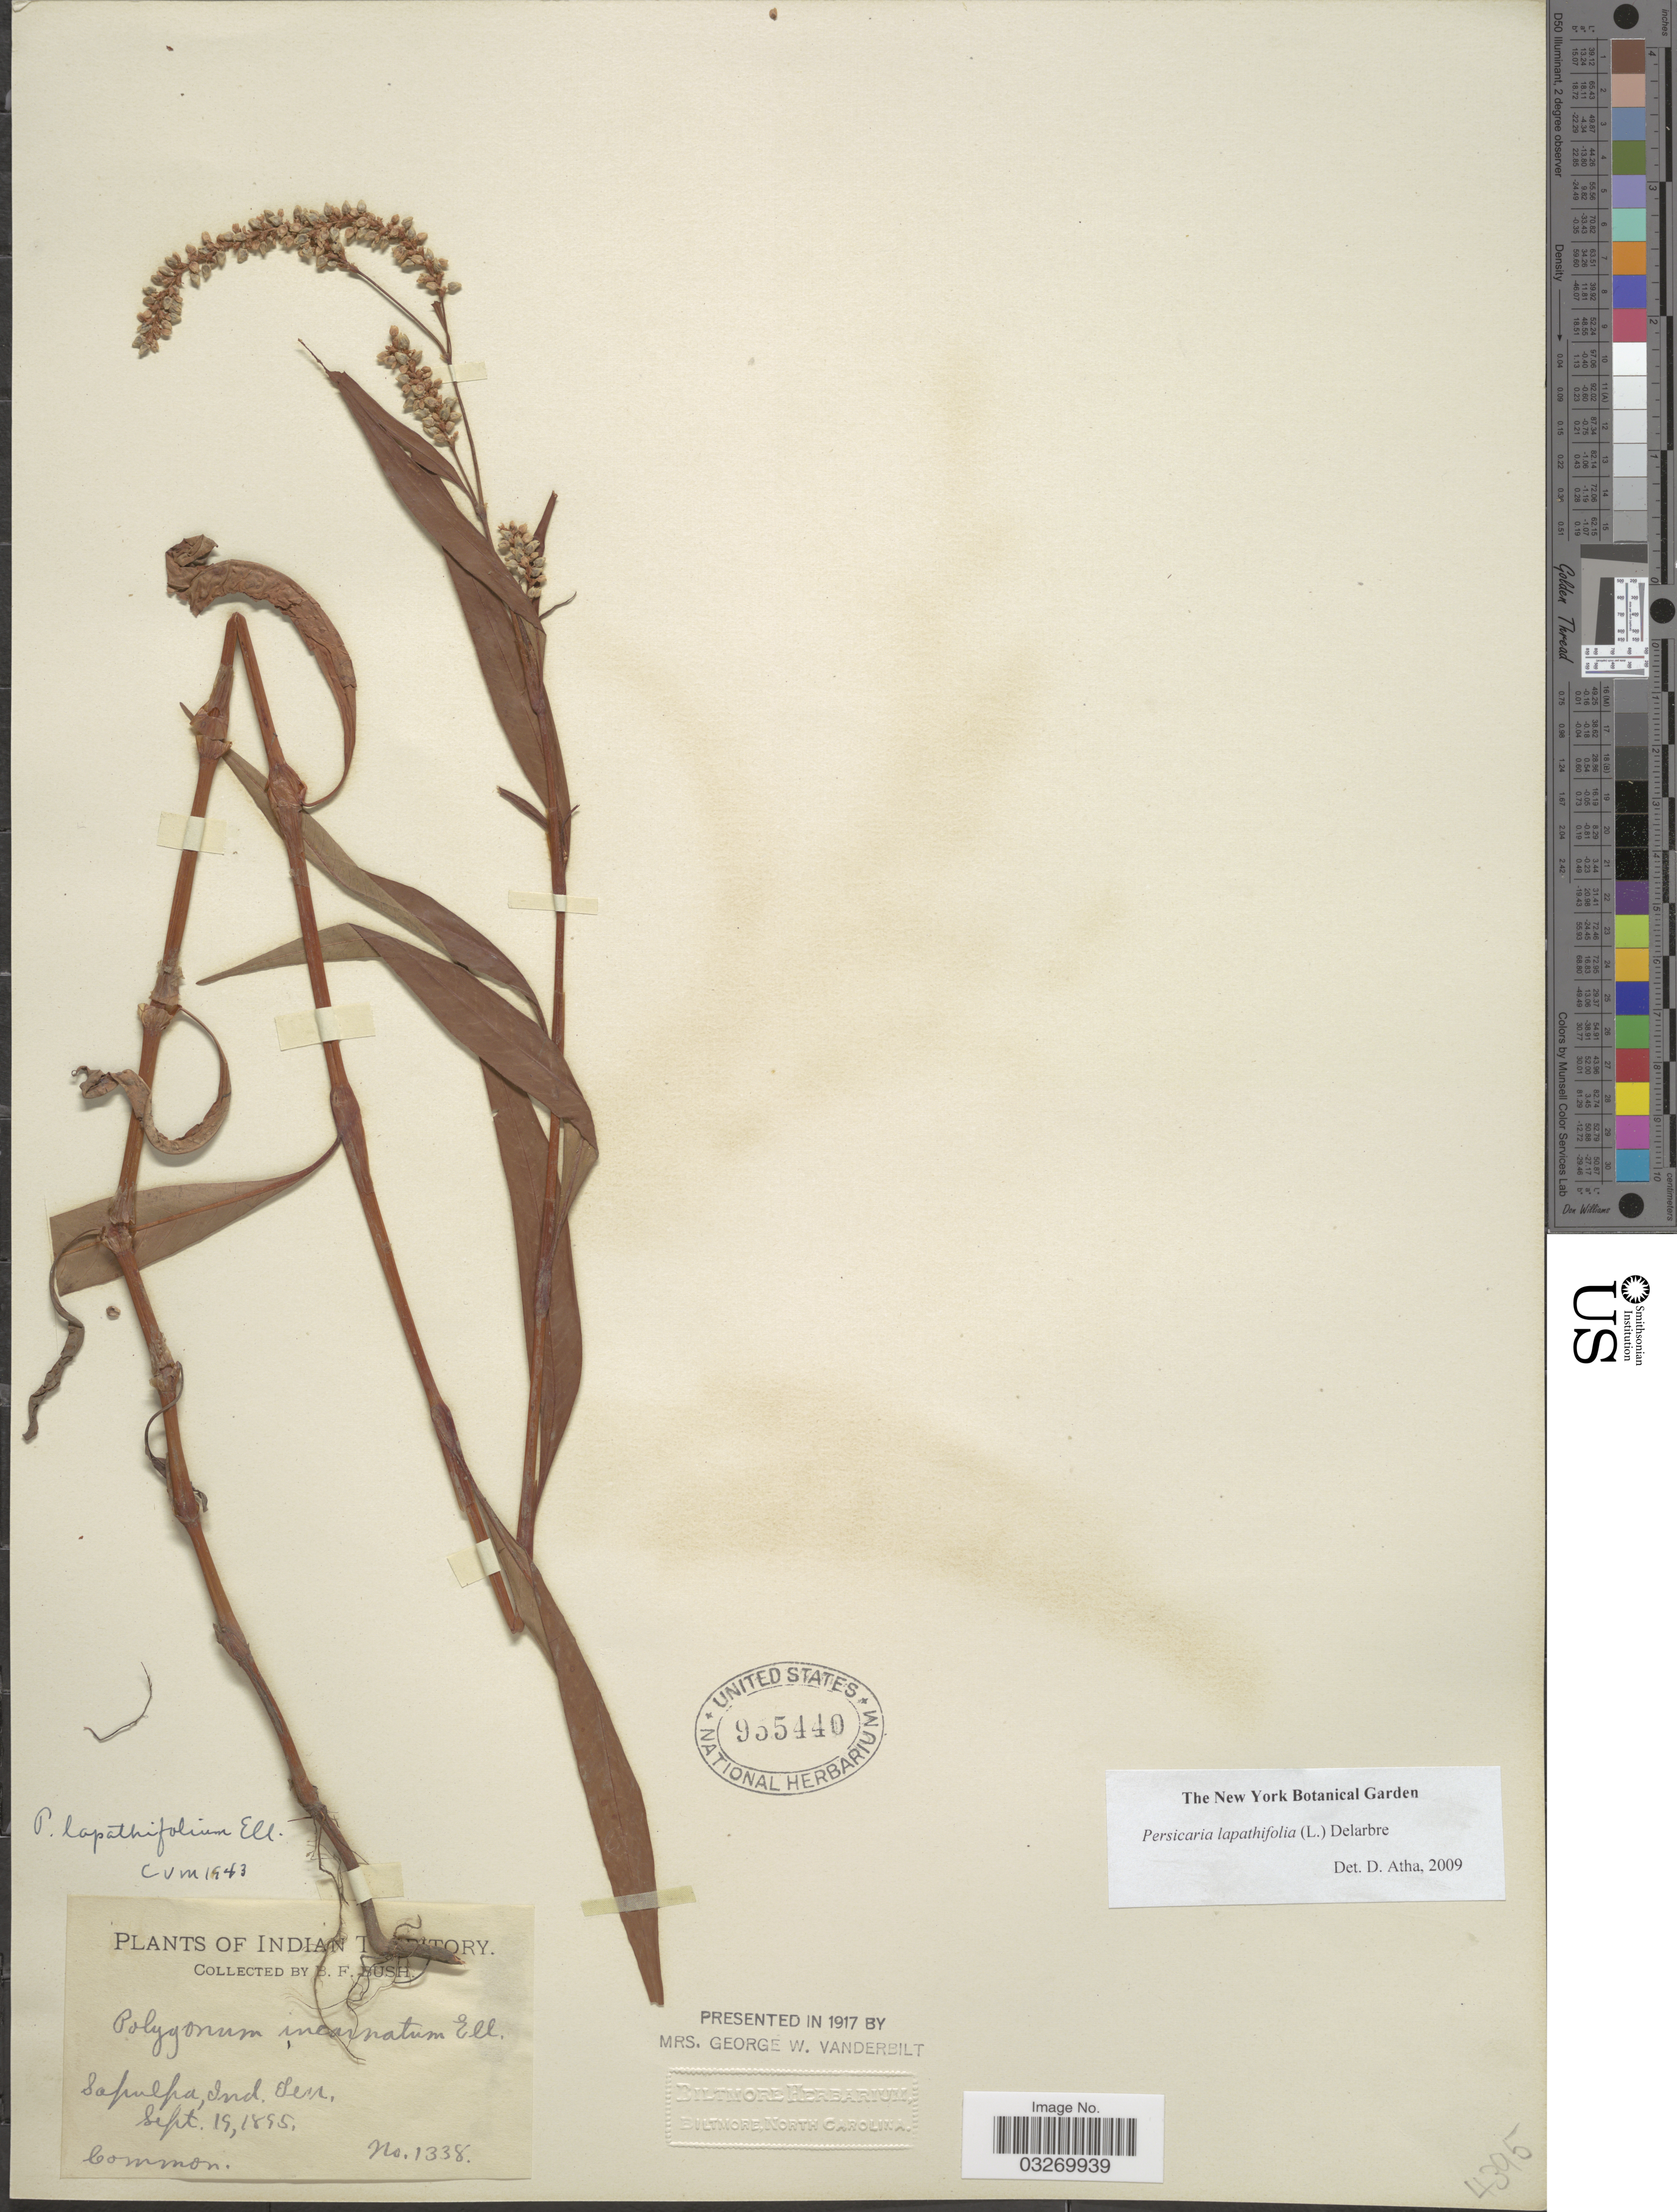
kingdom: Plantae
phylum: Tracheophyta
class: Magnoliopsida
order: Caryophyllales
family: Polygonaceae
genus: Persicaria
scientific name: Persicaria lapathifolia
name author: (L.) Delarbre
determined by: Atha, D. E.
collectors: B. F. Bush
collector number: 1338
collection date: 1895-09-19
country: United States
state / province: Oklahoma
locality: Indian Territory. Sapulpa.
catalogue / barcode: US 955440